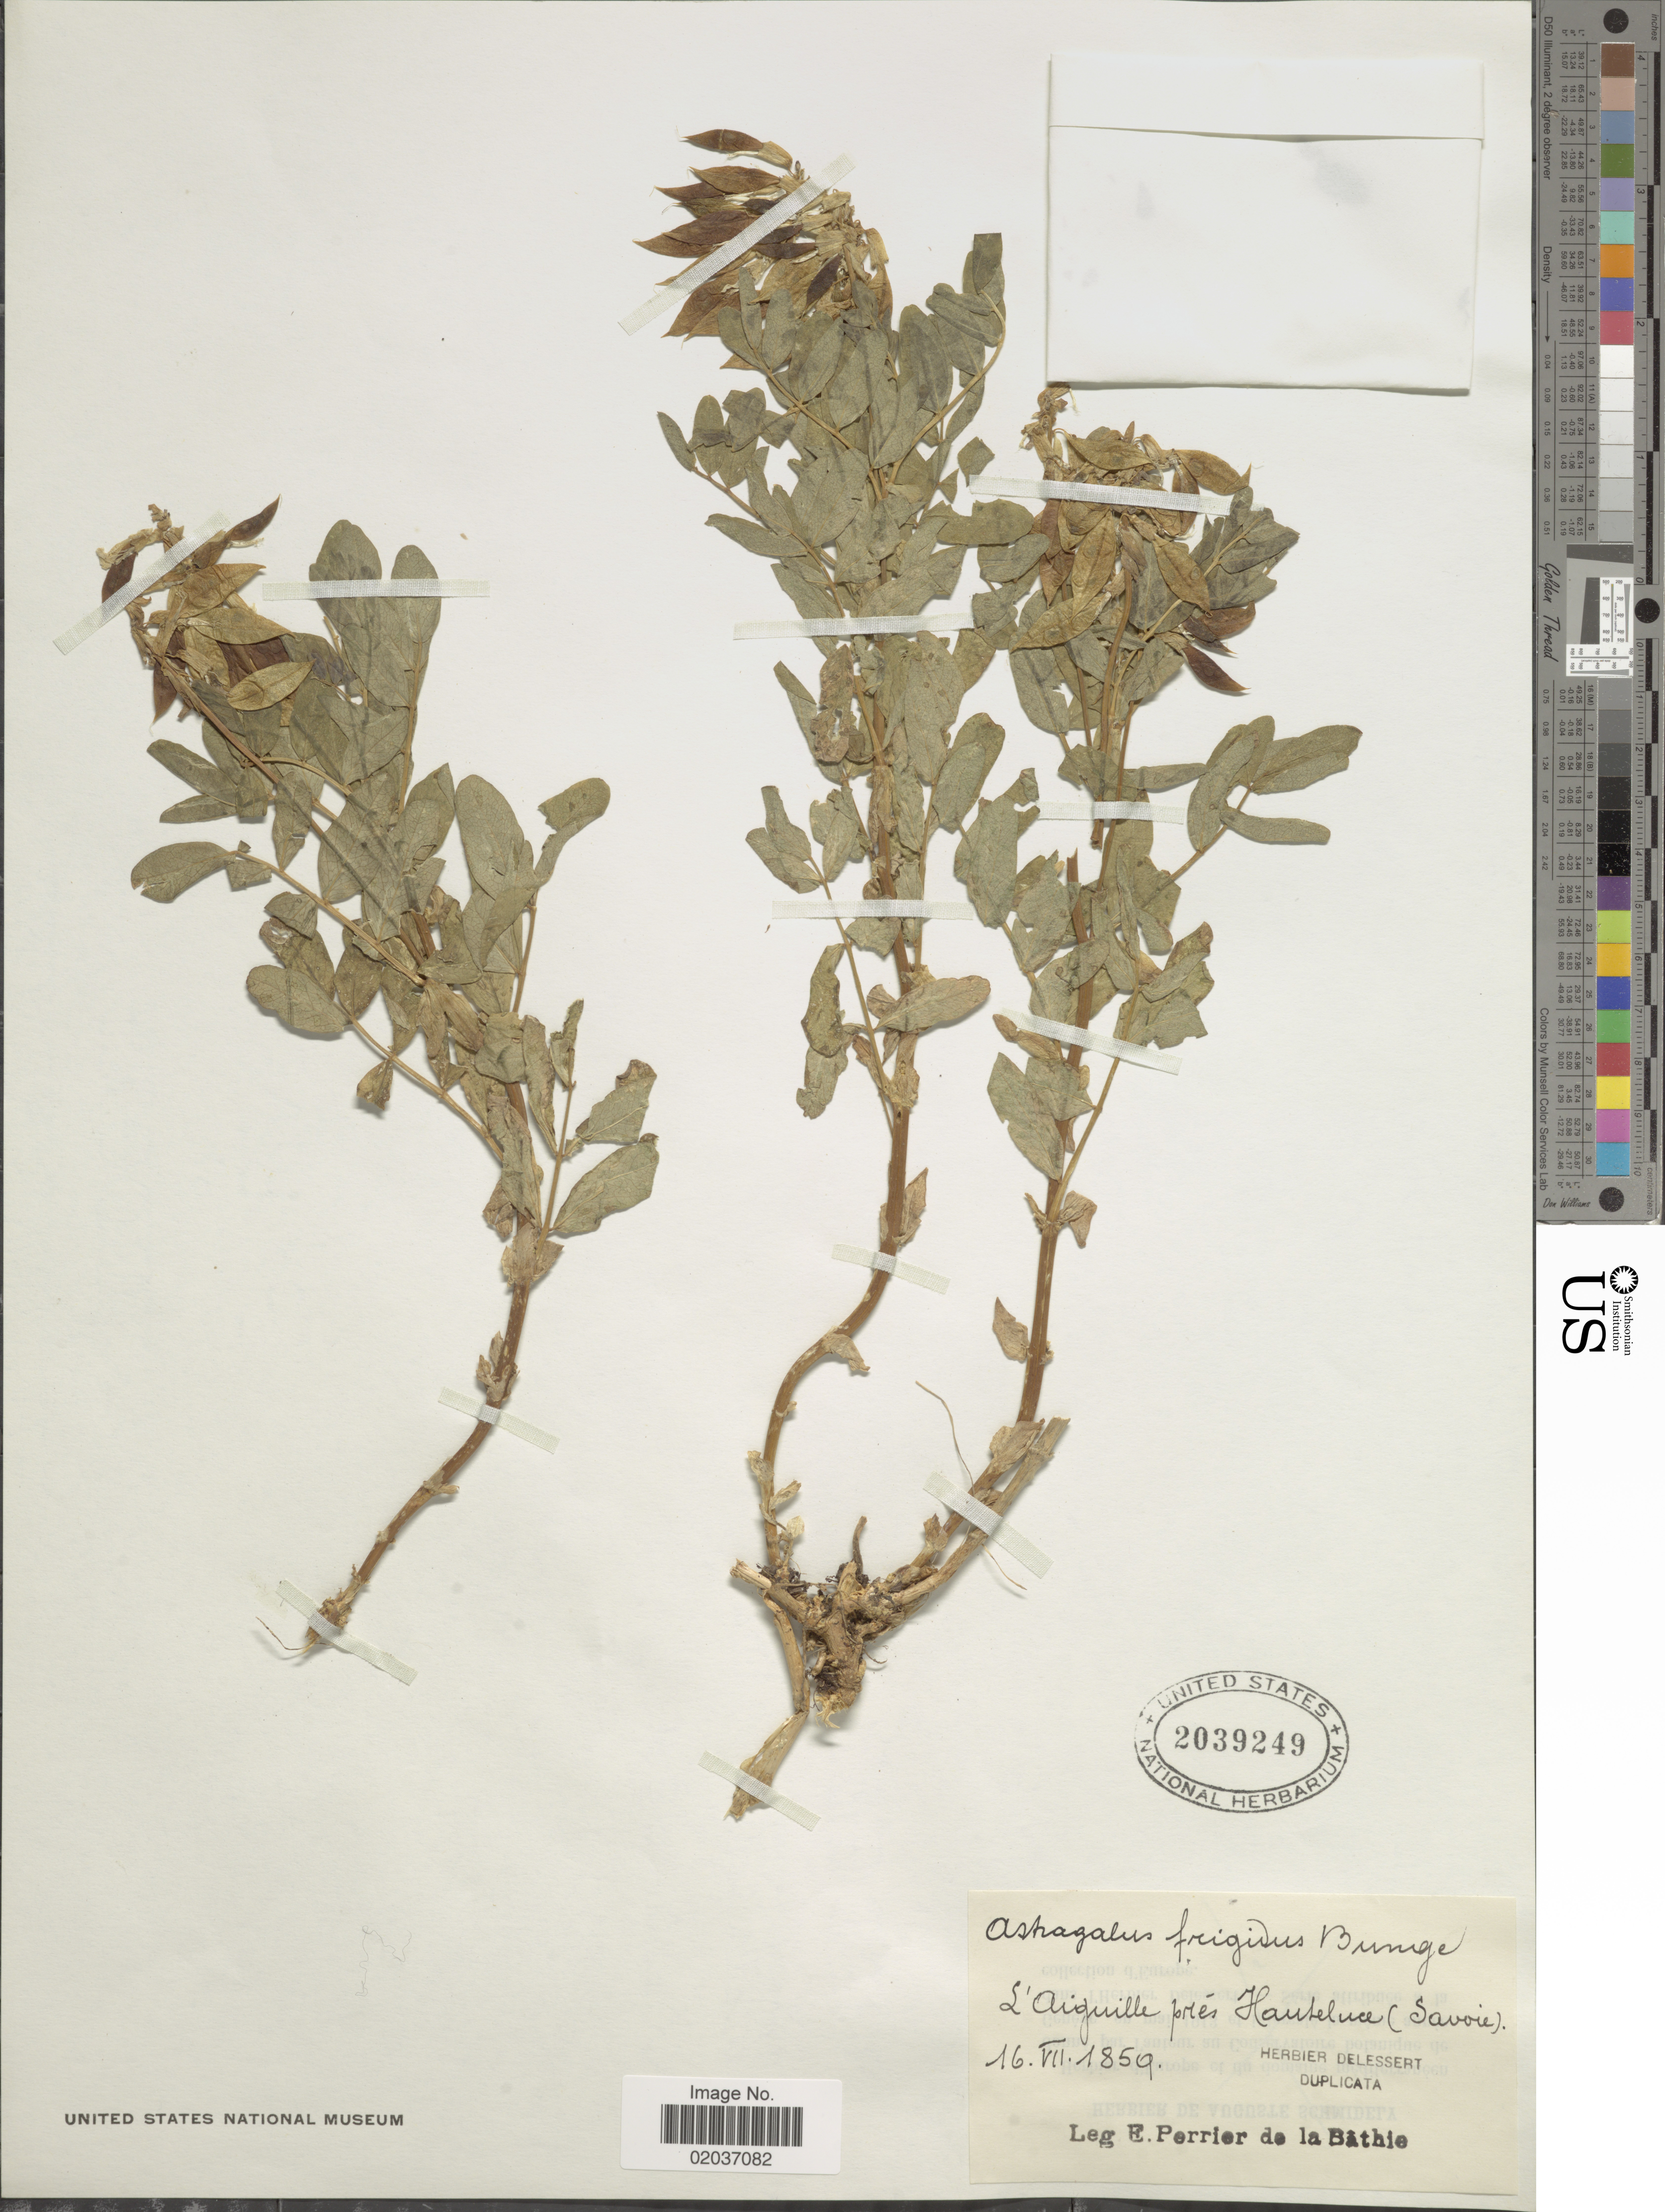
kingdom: Plantae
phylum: Tracheophyta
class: Magnoliopsida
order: Fabales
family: Fabaceae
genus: Astragalus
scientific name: Astragalus frigidus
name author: (L.) A. Gray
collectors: E. Perrier de la Bâthie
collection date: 1859-07-16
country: France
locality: L'Aiguille prés Hauteluce (Savoie)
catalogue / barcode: US 2039249